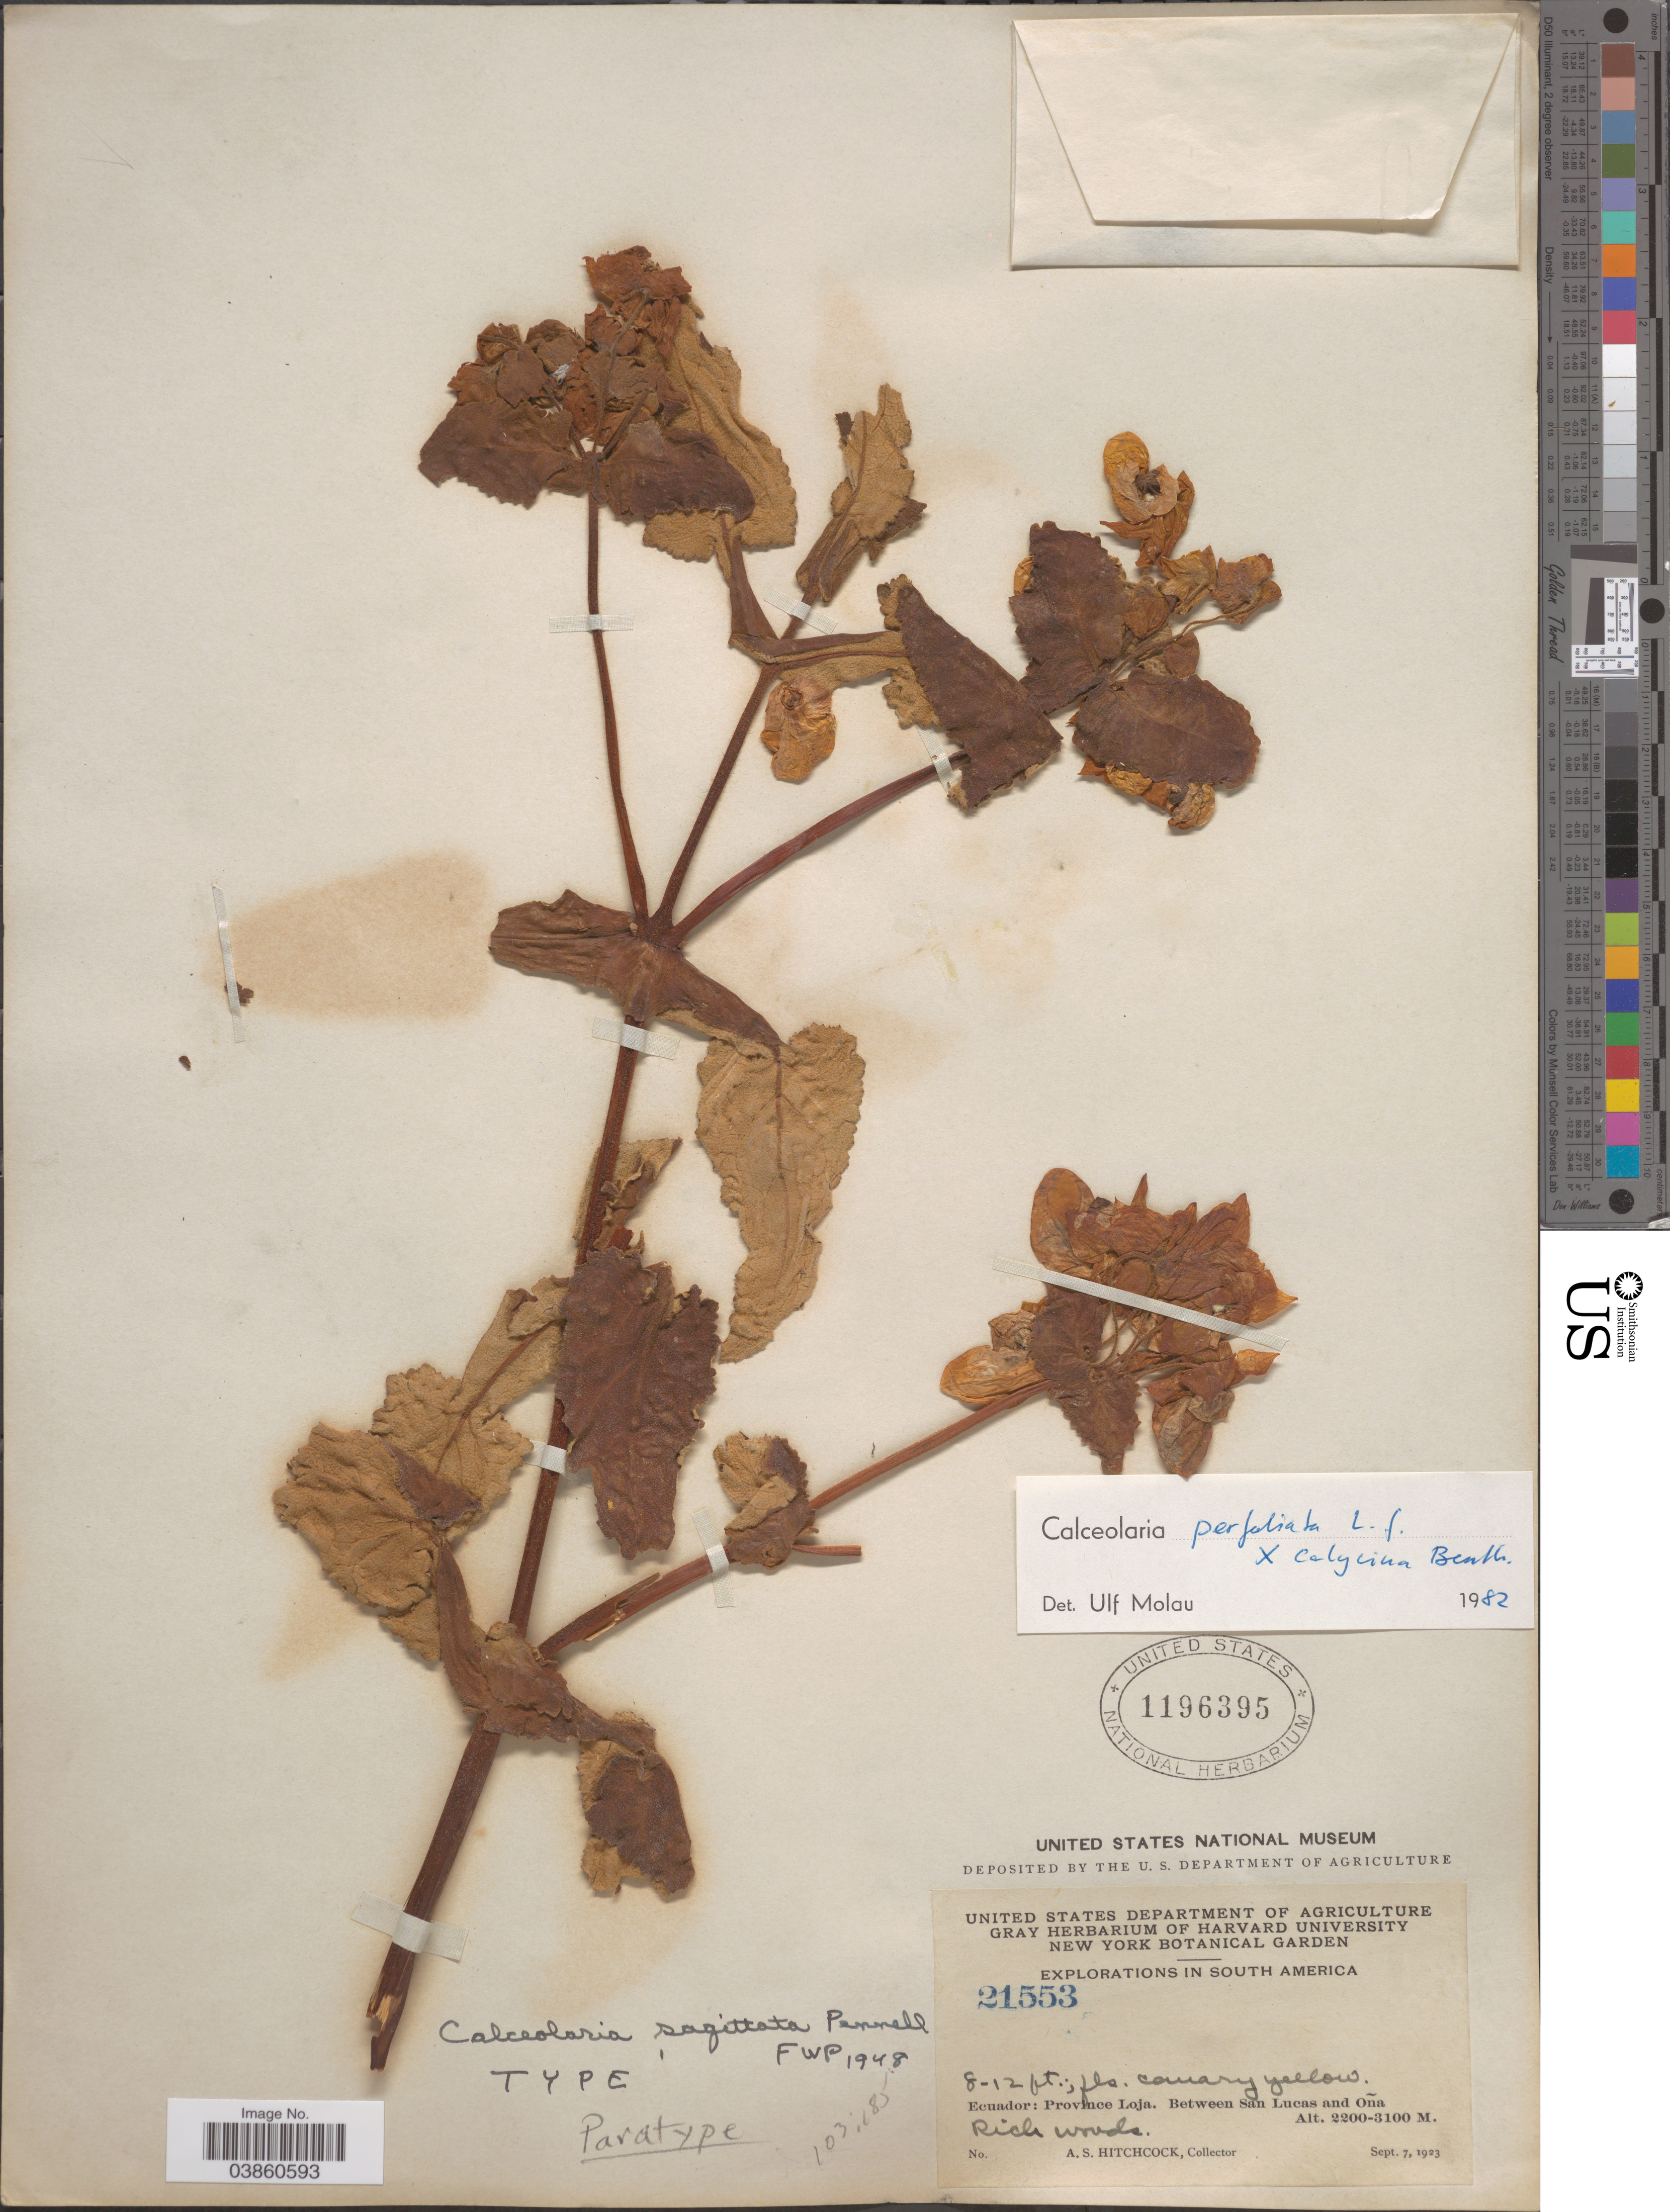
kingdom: Plantae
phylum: Tracheophyta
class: Magnoliopsida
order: Lamiales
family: Calceolariaceae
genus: Calceolaria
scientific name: Calceolaria perfoliata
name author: L. f.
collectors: A. S. Hitchcock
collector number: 21553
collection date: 1923-09-07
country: Ecuador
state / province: Loja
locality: Between San Lucas and Oña.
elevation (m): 2200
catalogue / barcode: US 1196395